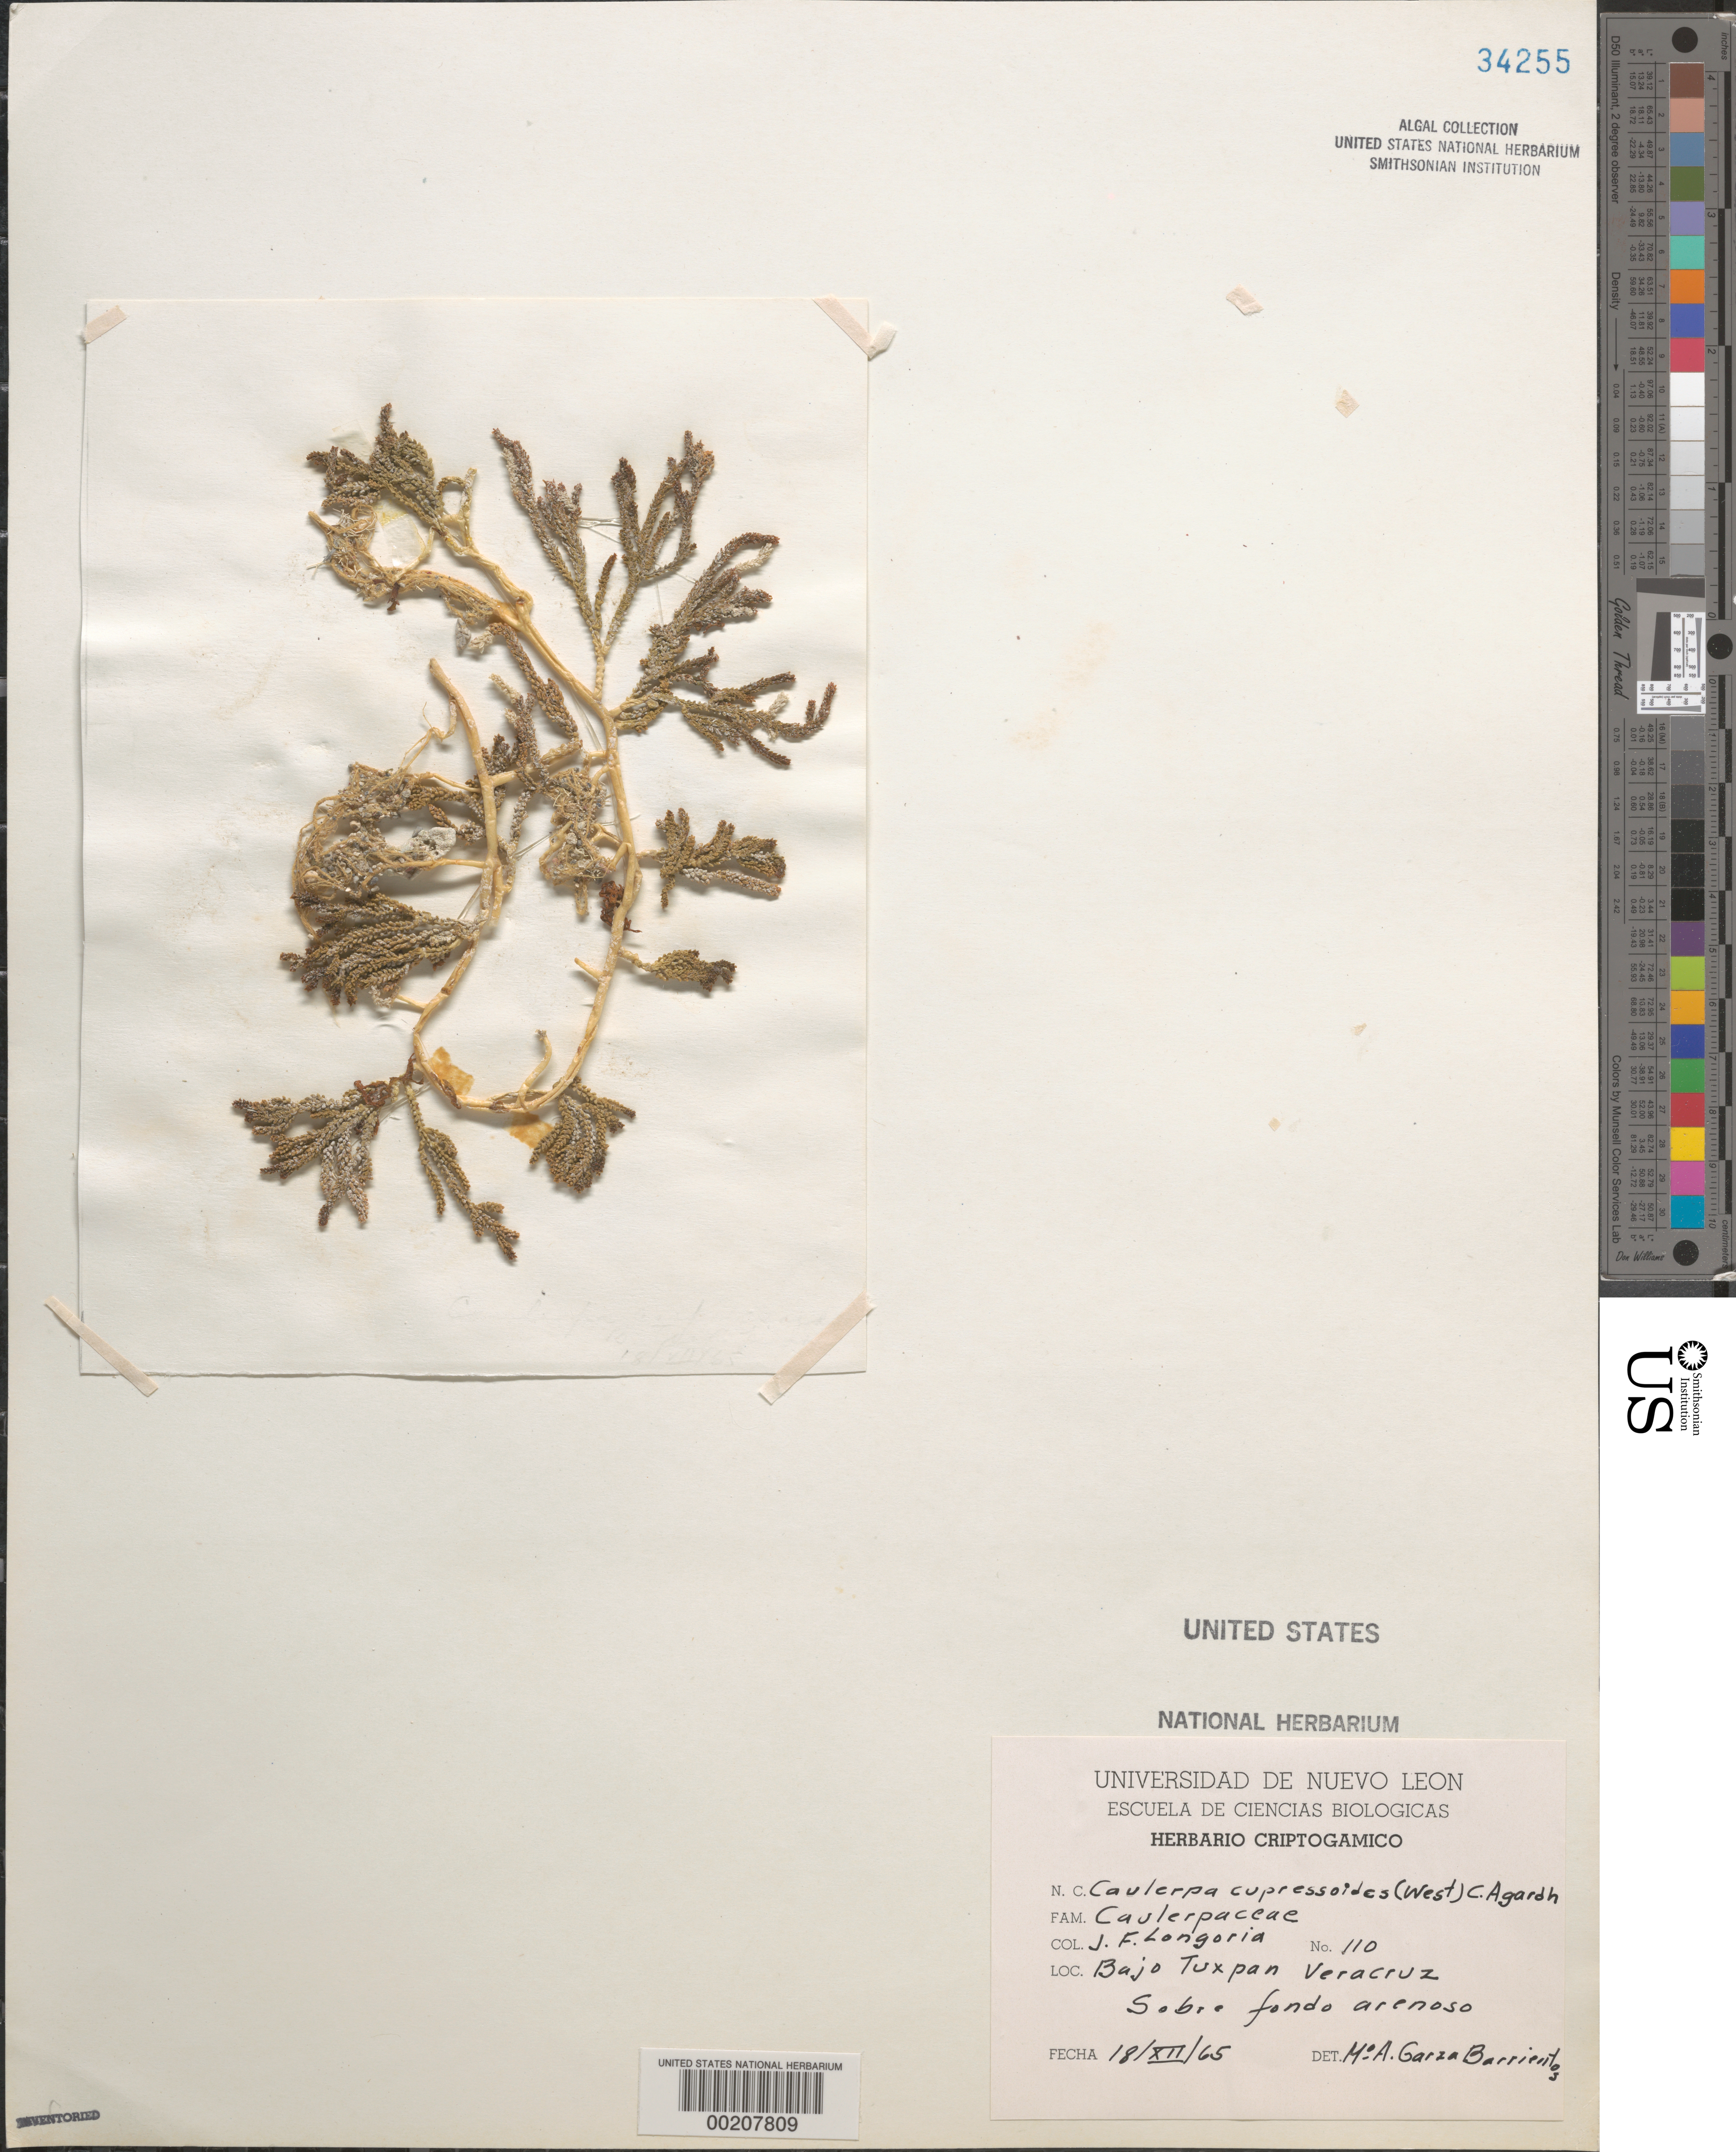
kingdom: Plantae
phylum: Chlorophyta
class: Ulvophyceae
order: Bryopsidales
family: Caulerpaceae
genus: Caulerpa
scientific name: Caulerpa cupressoides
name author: (Vahl) C. Agardh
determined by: Garza Barrientos, M. A.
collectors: J. Longoria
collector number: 110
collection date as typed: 18 Dec 1965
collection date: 1965-12-18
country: Mexico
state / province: Veracruz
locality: Bajo Tuxpan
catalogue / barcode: US 34255